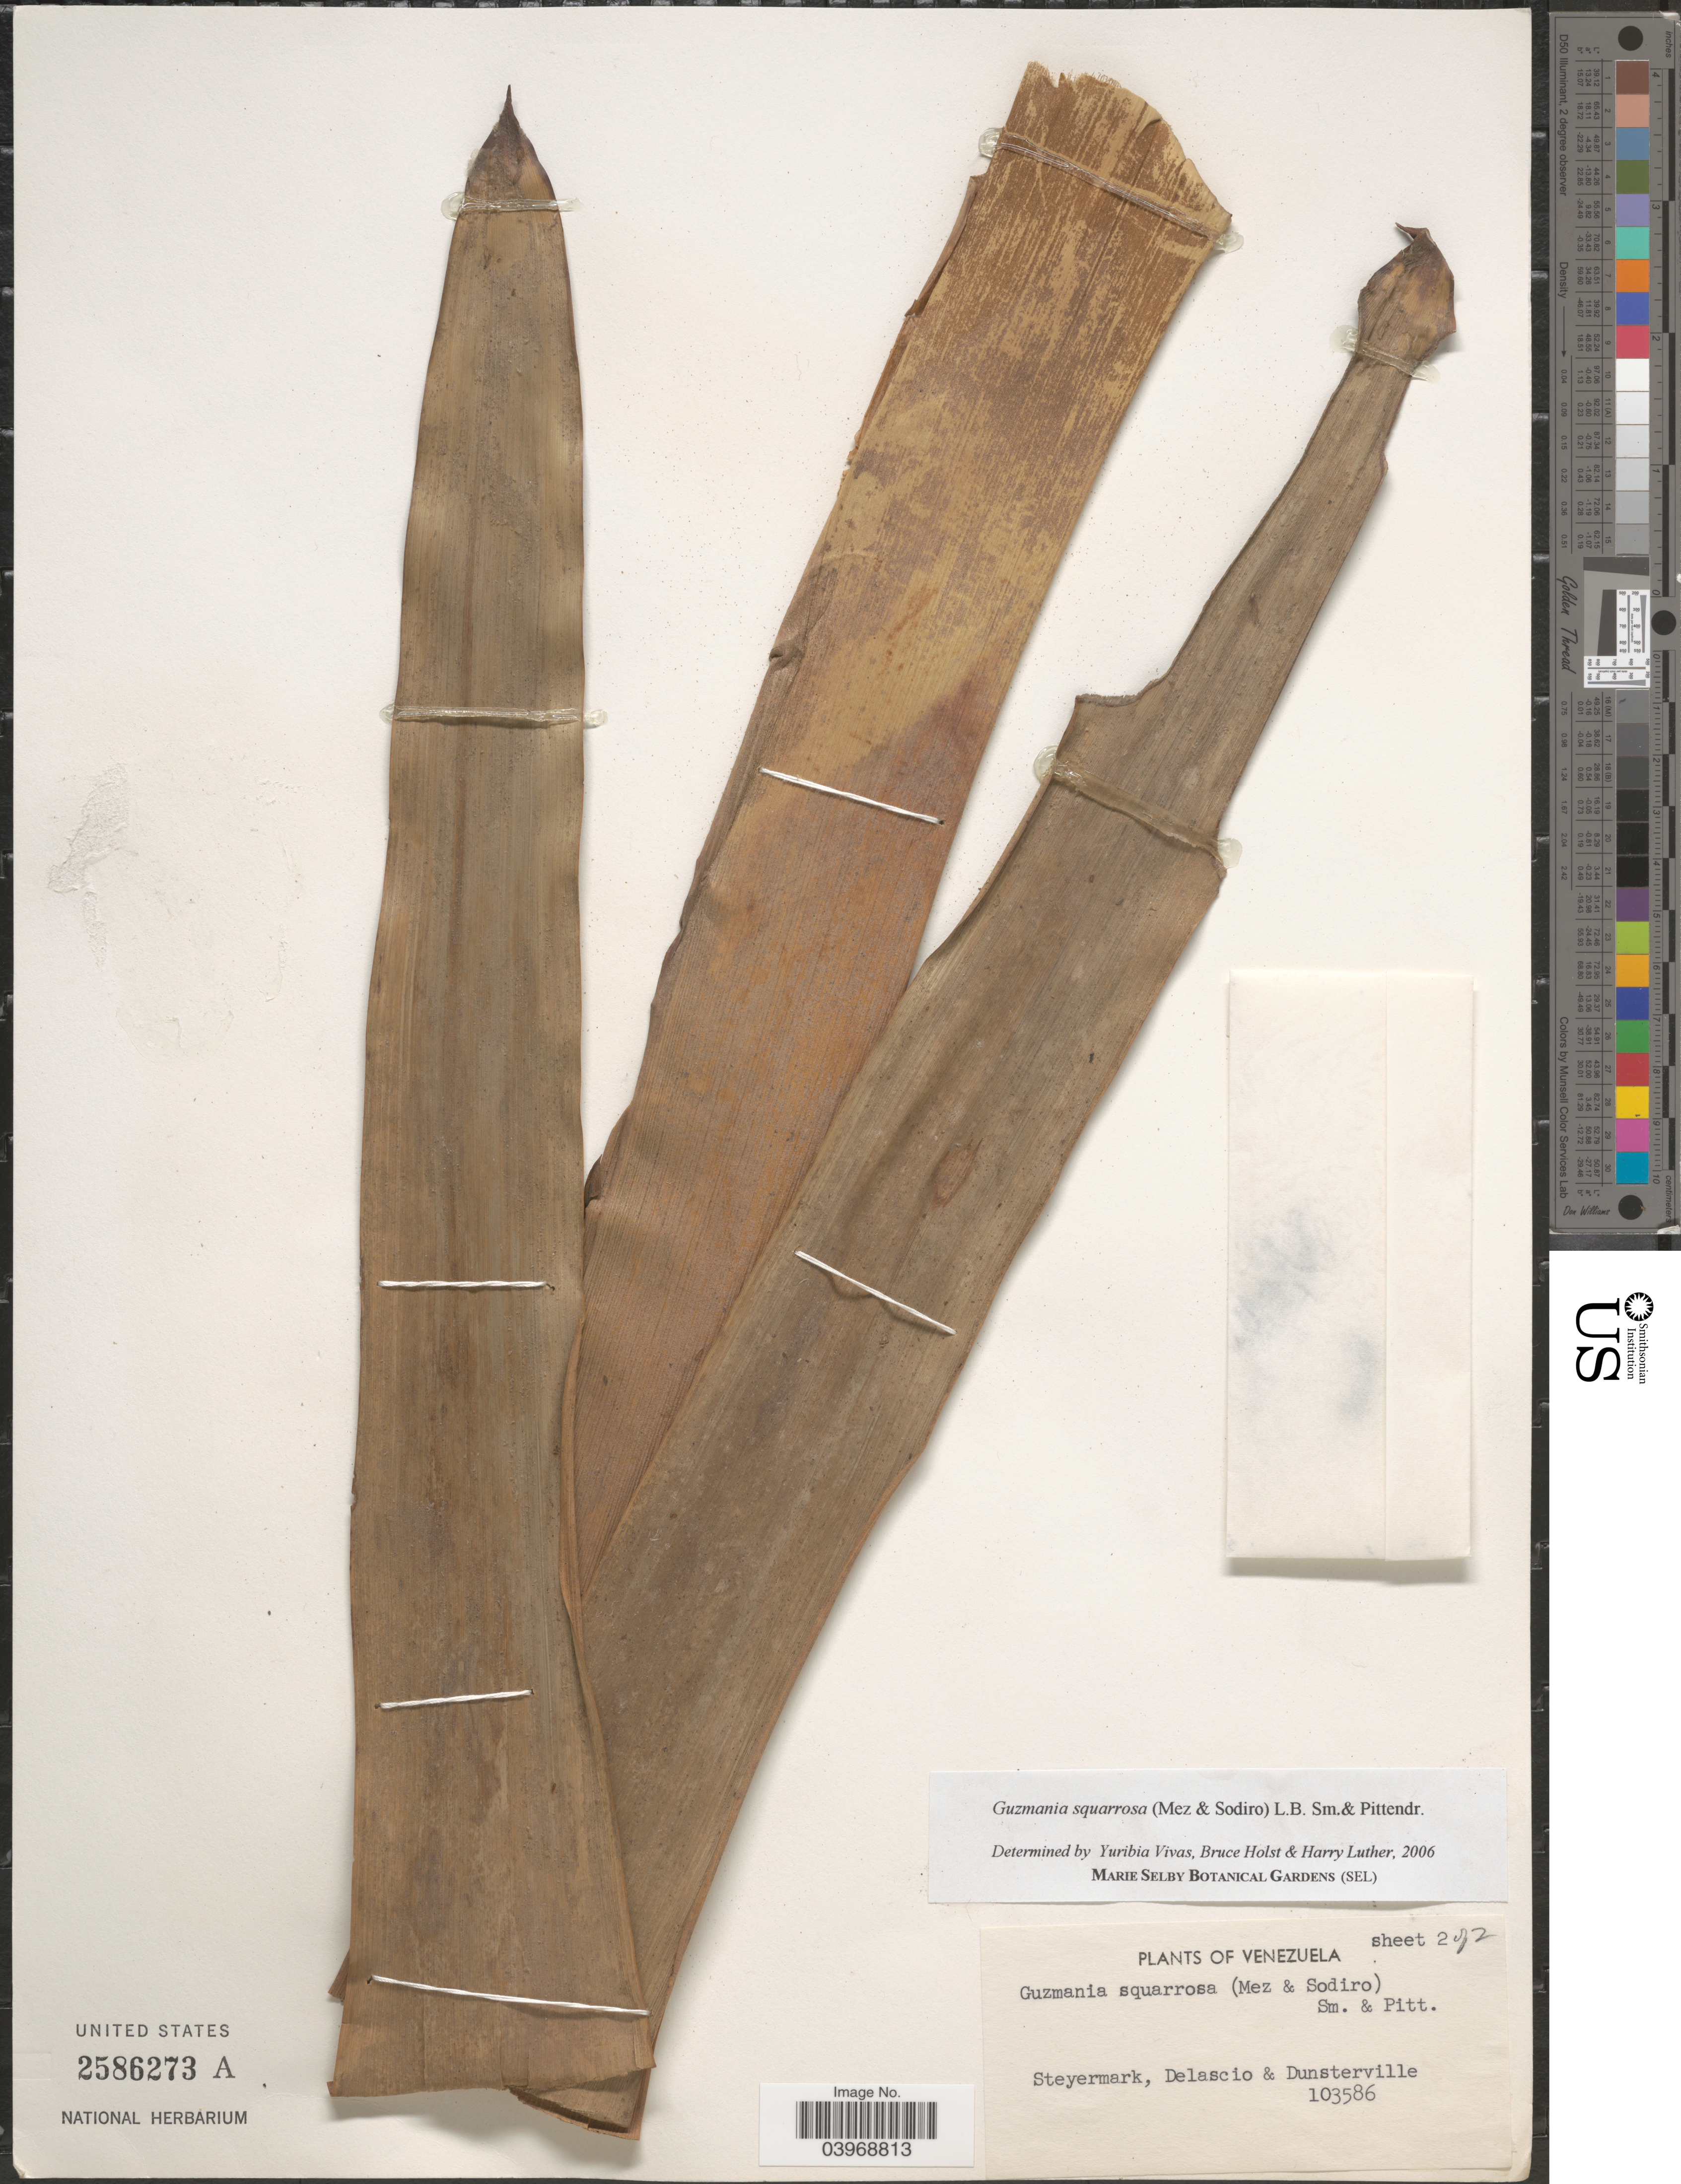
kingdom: Plantae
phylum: Tracheophyta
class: Liliopsida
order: Poales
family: Bromeliaceae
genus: Guzmania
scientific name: Guzmania squarrosa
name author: (Mez & Sodiro) L.B. Sm. & Pittendr.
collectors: Steyermark, --, -- Delascio & Dunsterville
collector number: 103586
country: Venezuela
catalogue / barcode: US 2586273A